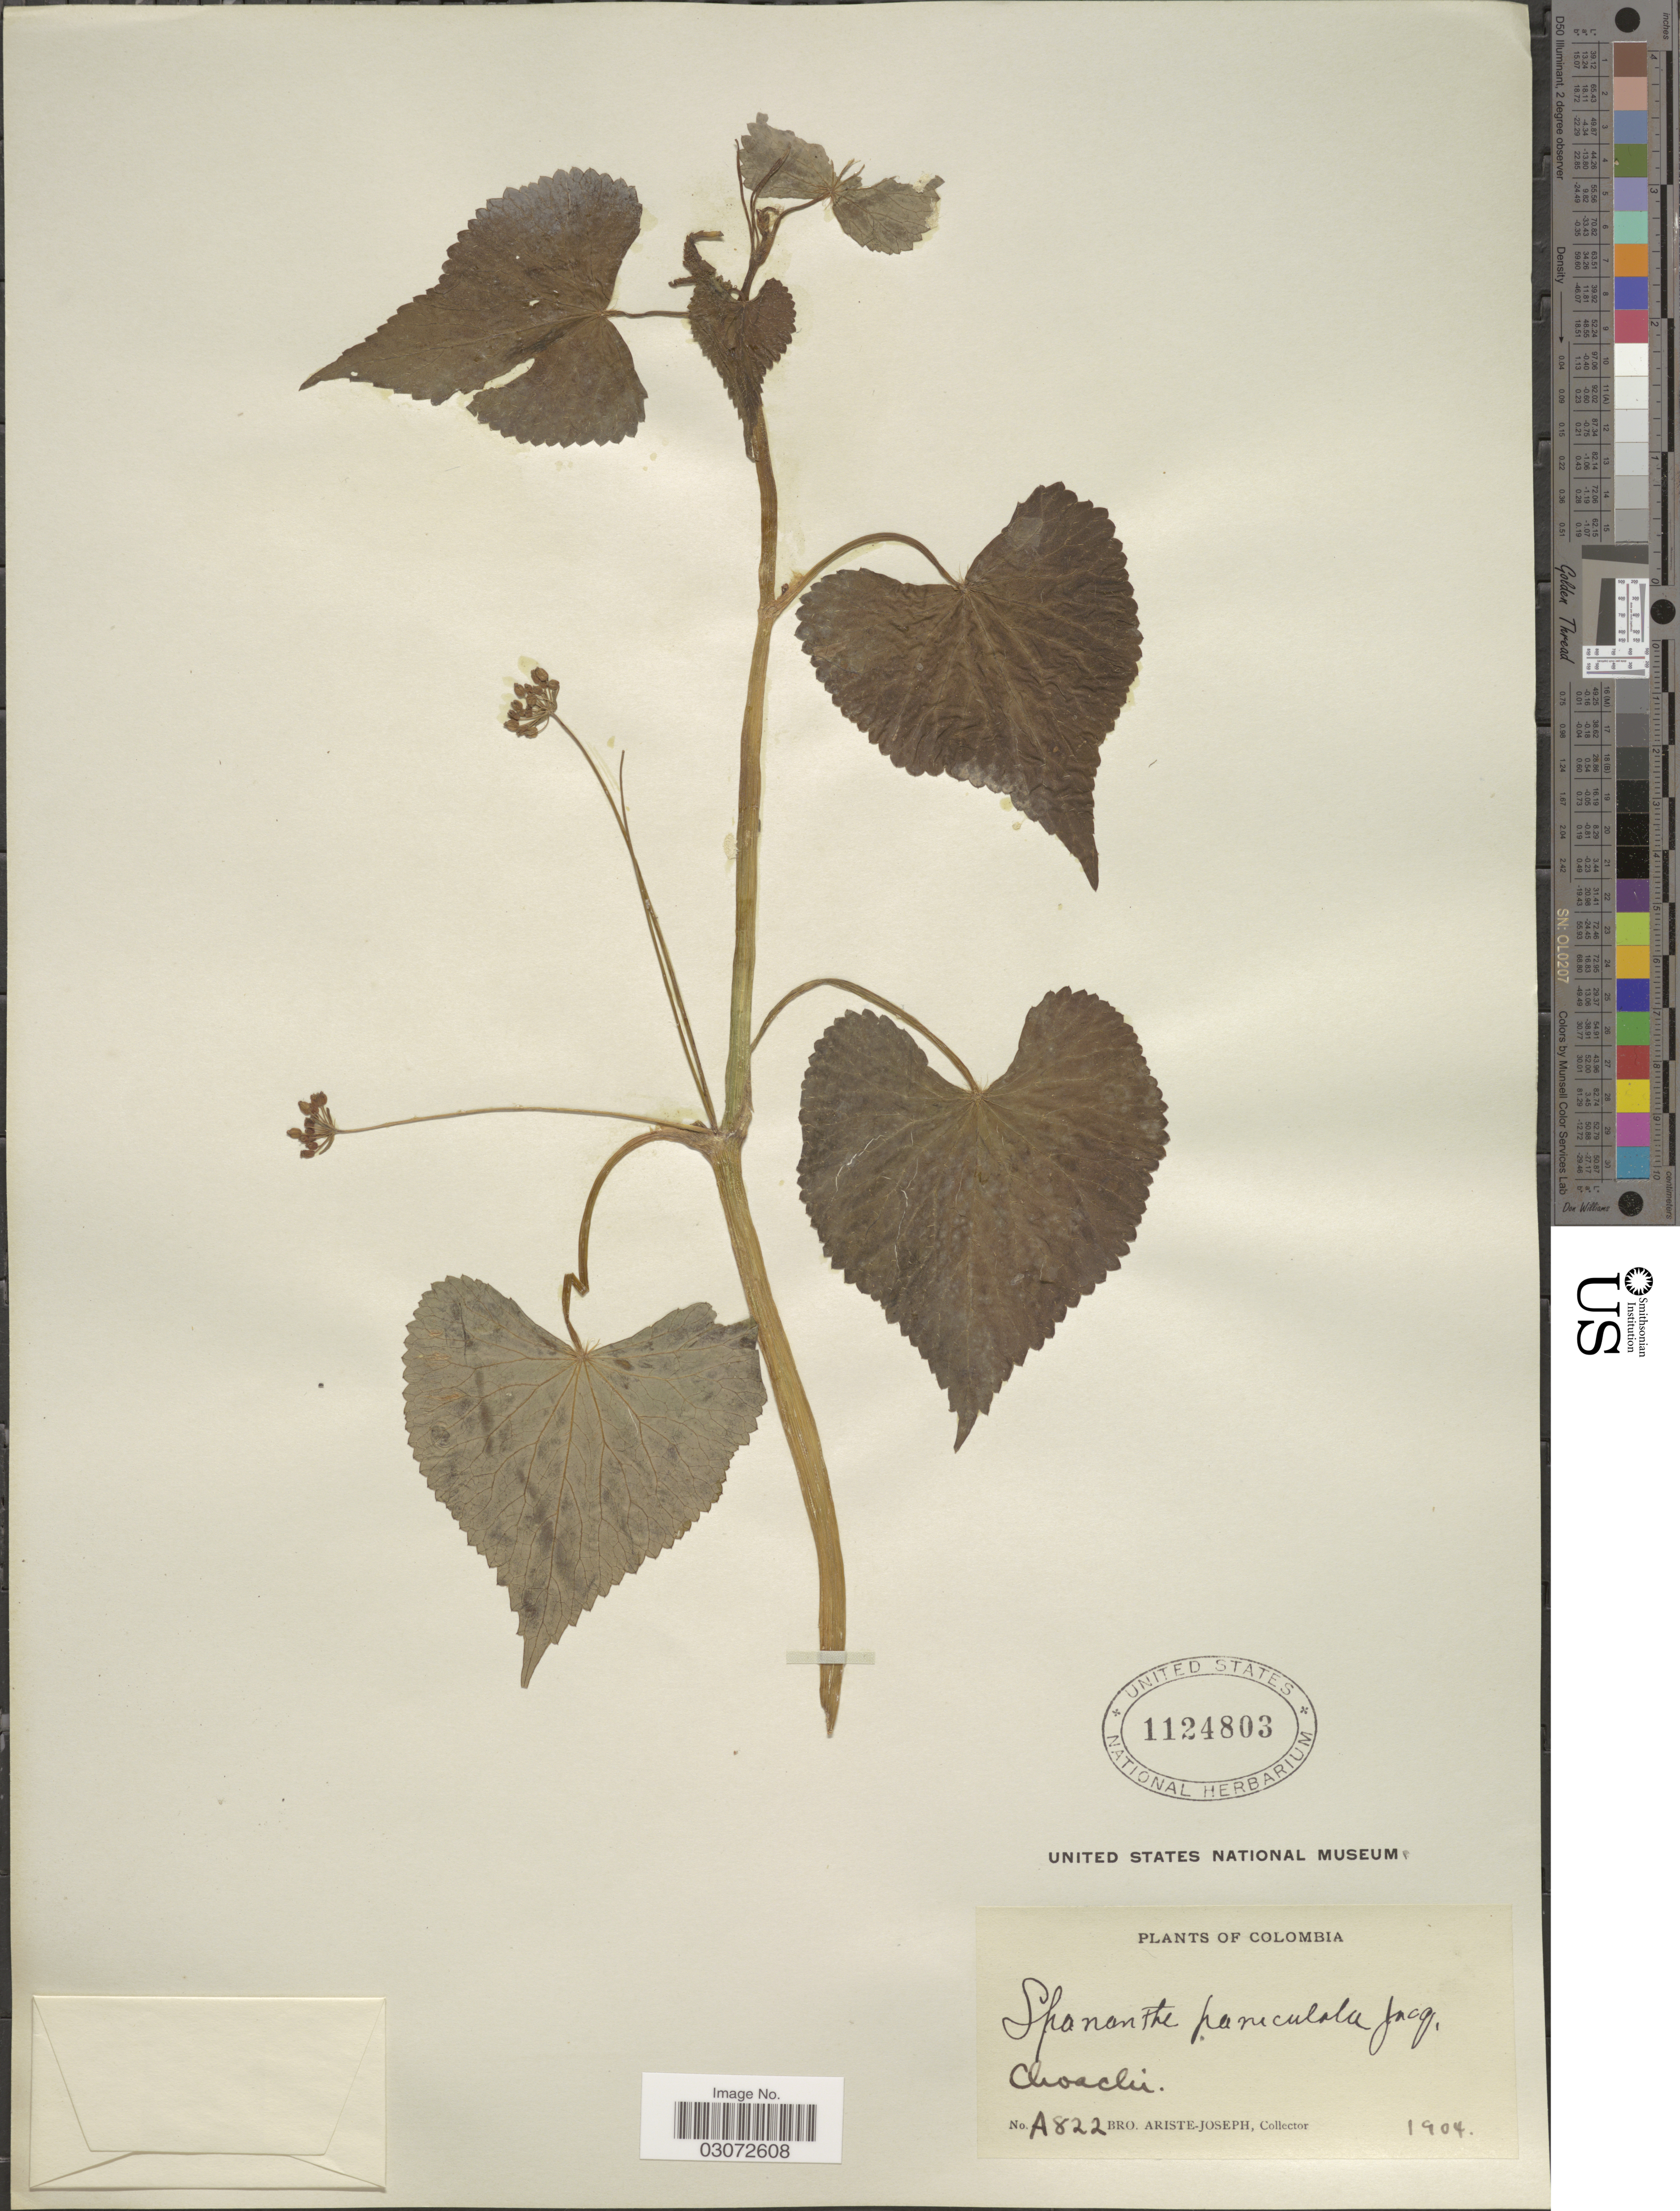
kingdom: Plantae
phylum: Tracheophyta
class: Magnoliopsida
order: Apiales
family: Apiaceae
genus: Spananthe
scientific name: Spananthe paniculata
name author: Jacq.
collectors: Bro. Ariste-Joseph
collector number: A822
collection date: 1904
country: Colombia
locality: Choachi.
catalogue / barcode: US 1124803